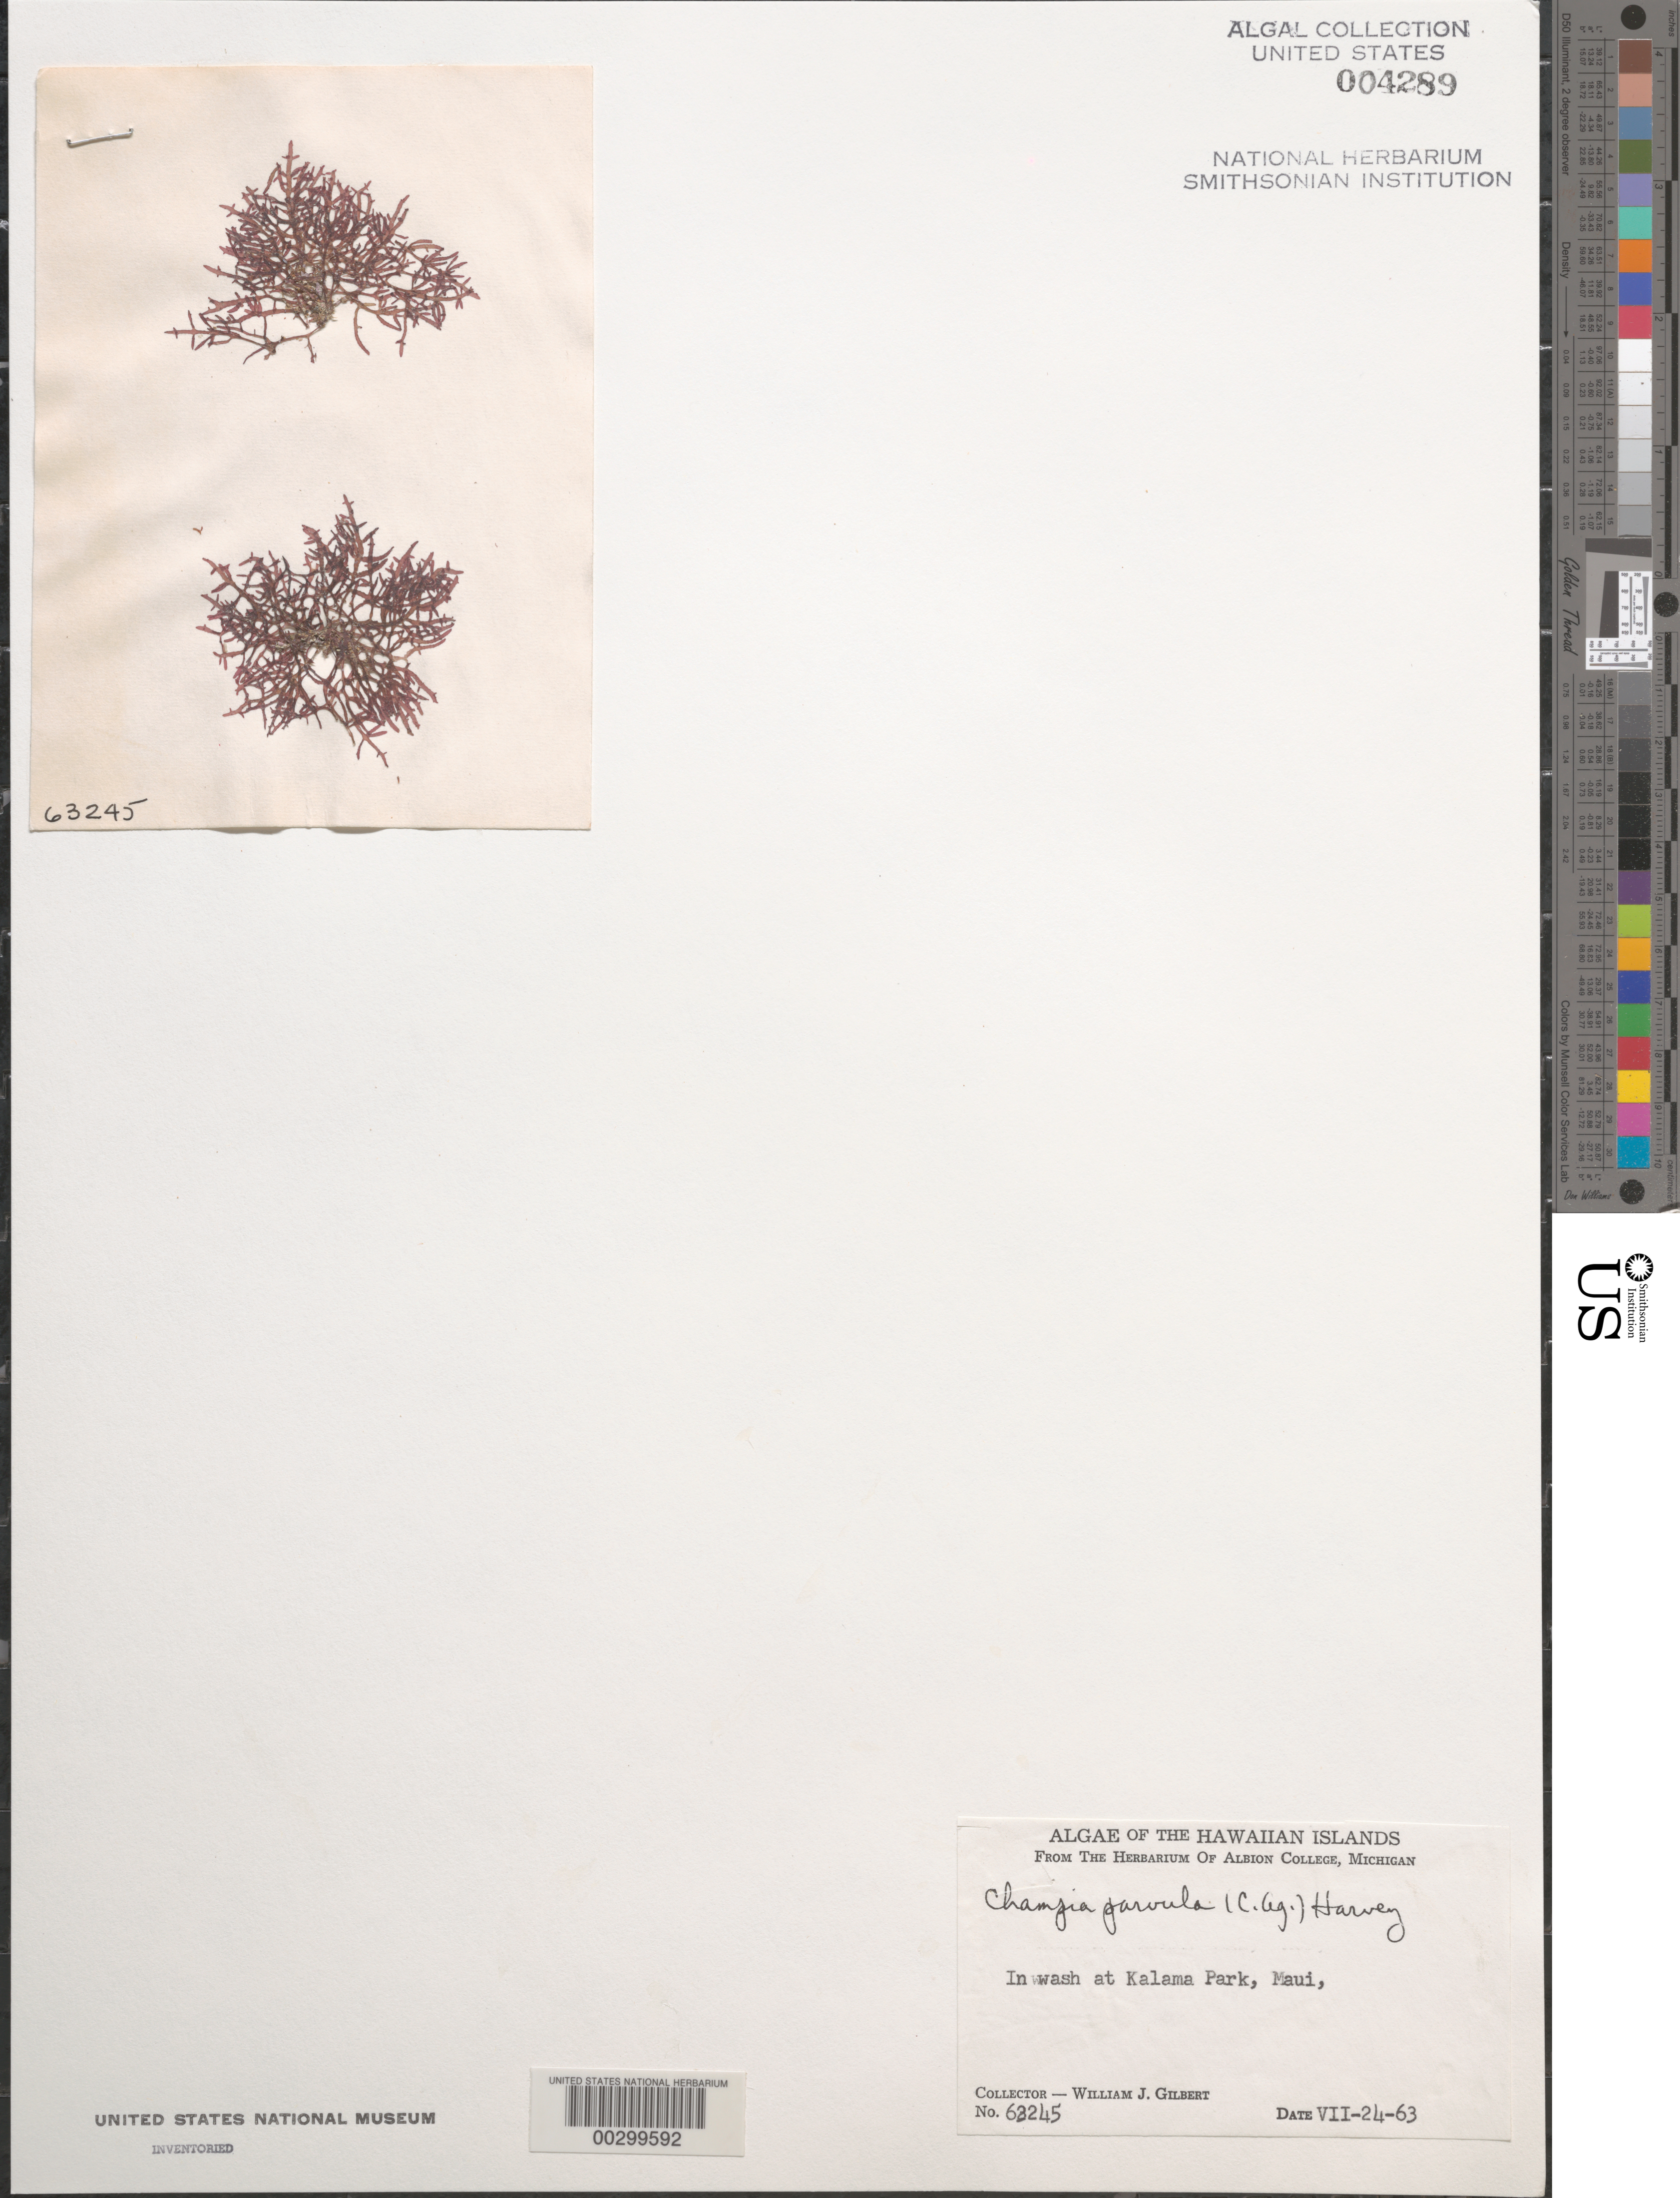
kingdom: Plantae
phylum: Rhodophyta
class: Florideophyceae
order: Rhodymeniales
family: Champiaceae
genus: Champia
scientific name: Champia parvula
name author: (C. Agardh) Harv.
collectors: W. J. Gilbert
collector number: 63245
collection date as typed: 24 Jul 1963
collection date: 1963-07-24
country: United States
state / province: Hawaii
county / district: Maui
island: Maui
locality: Kalama Park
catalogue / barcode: US 4289